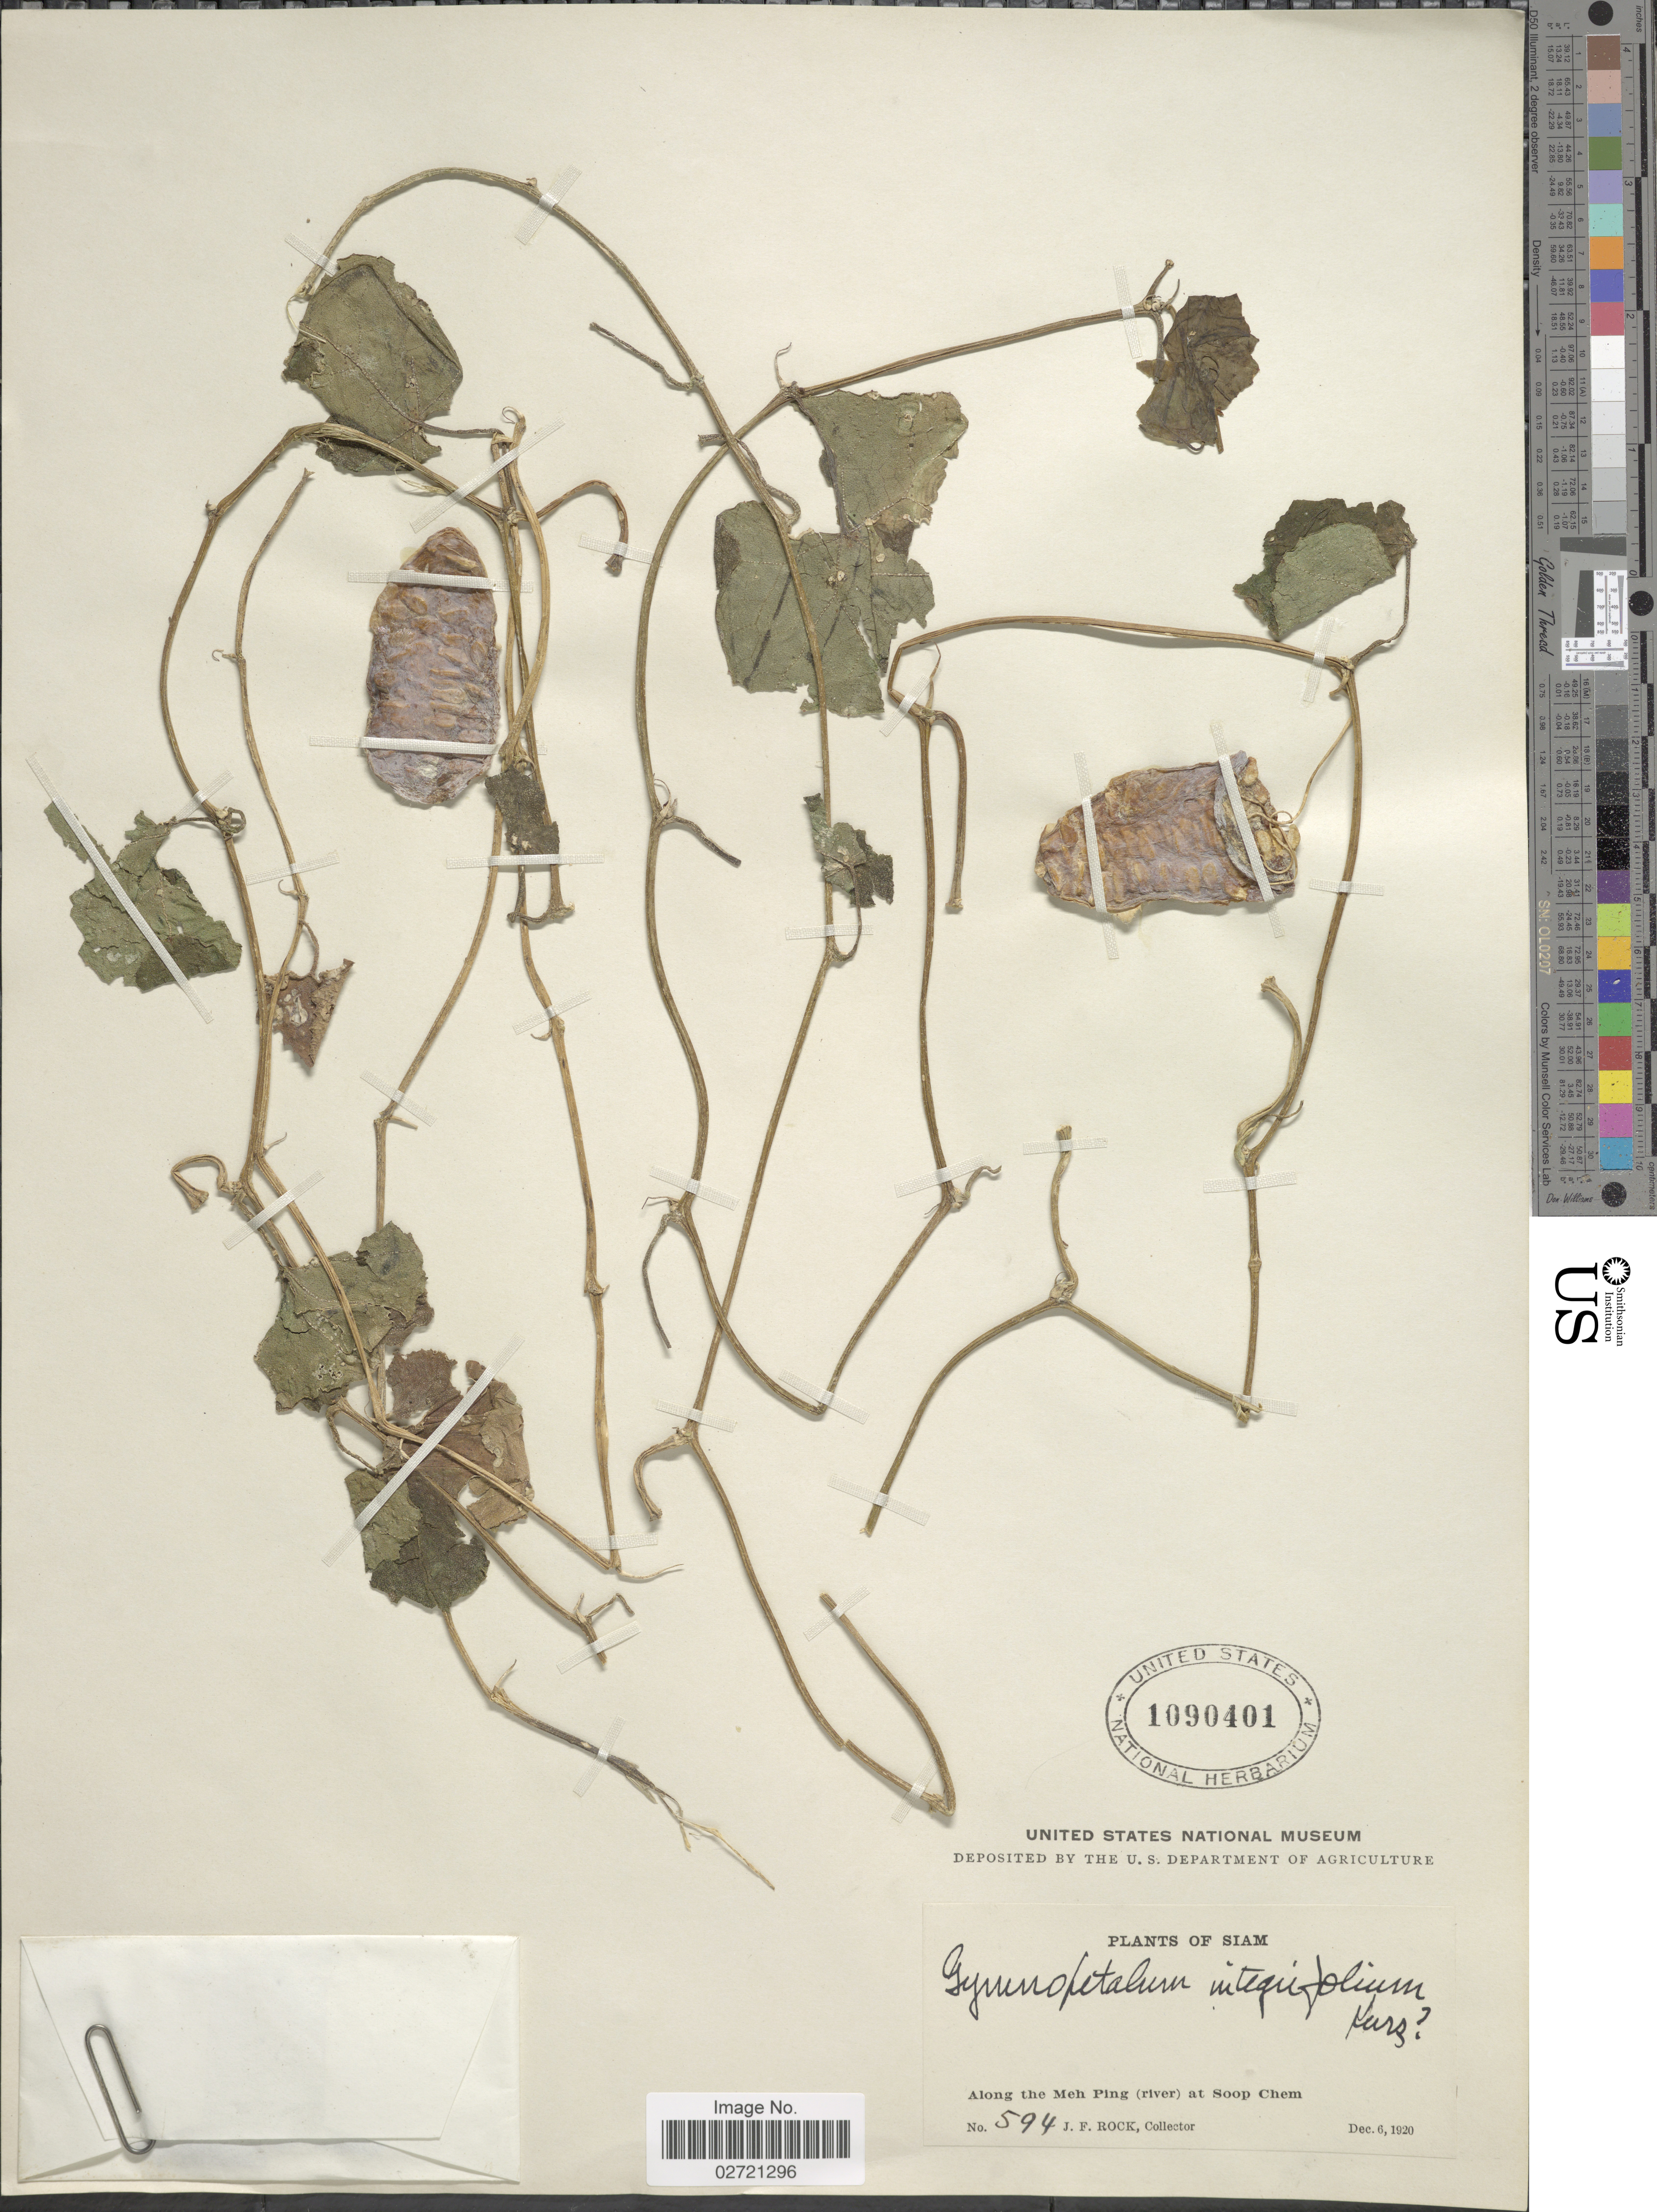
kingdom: Plantae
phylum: Tracheophyta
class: Magnoliopsida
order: Cucurbitales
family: Cucurbitaceae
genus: Trichosanthes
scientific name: Trichosanthes scabra var. scabra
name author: Lour.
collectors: J. F. Rock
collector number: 594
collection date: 1920-12-06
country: Thailand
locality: Siam, Along the Meh Ping (river) at Soop Chem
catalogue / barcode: US 1090401